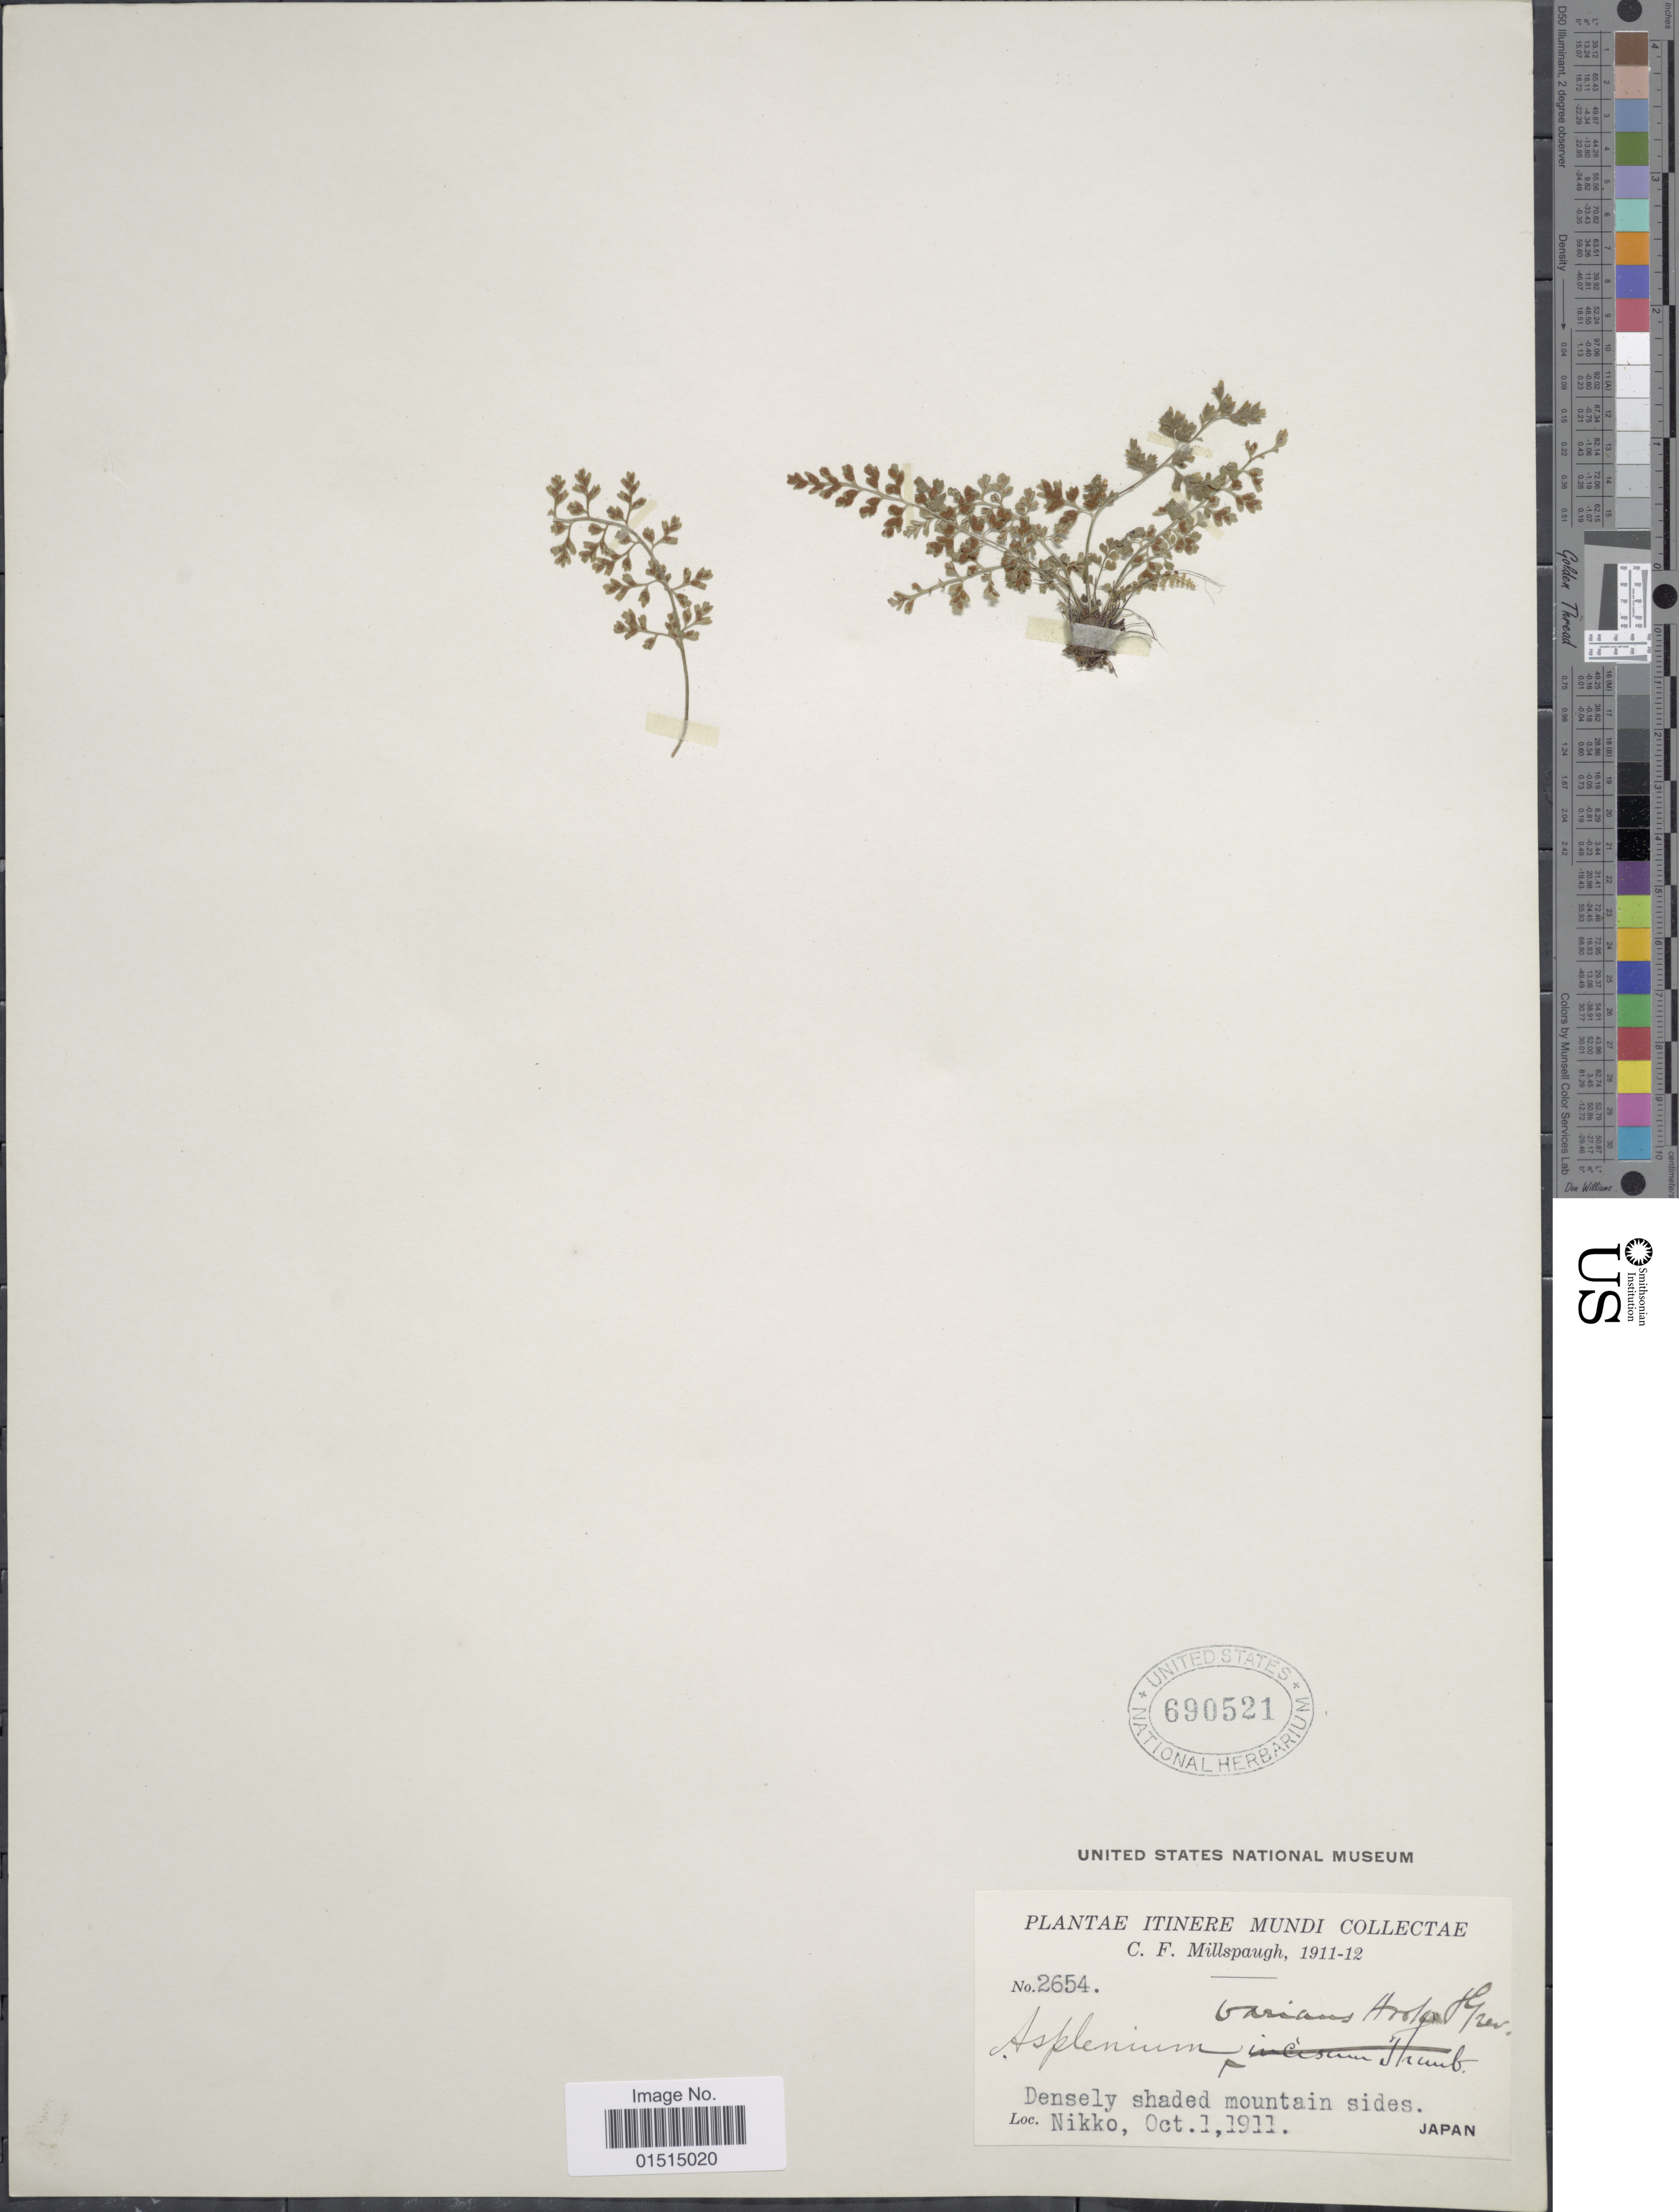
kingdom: Plantae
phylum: Tracheophyta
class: Polypodiopsida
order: Polypodiales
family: Aspleniaceae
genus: Asplenium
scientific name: Asplenium laciniatum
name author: D. Don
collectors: C. F. Millspaugh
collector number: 2654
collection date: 1911-09-01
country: Japan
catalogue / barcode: US 690521